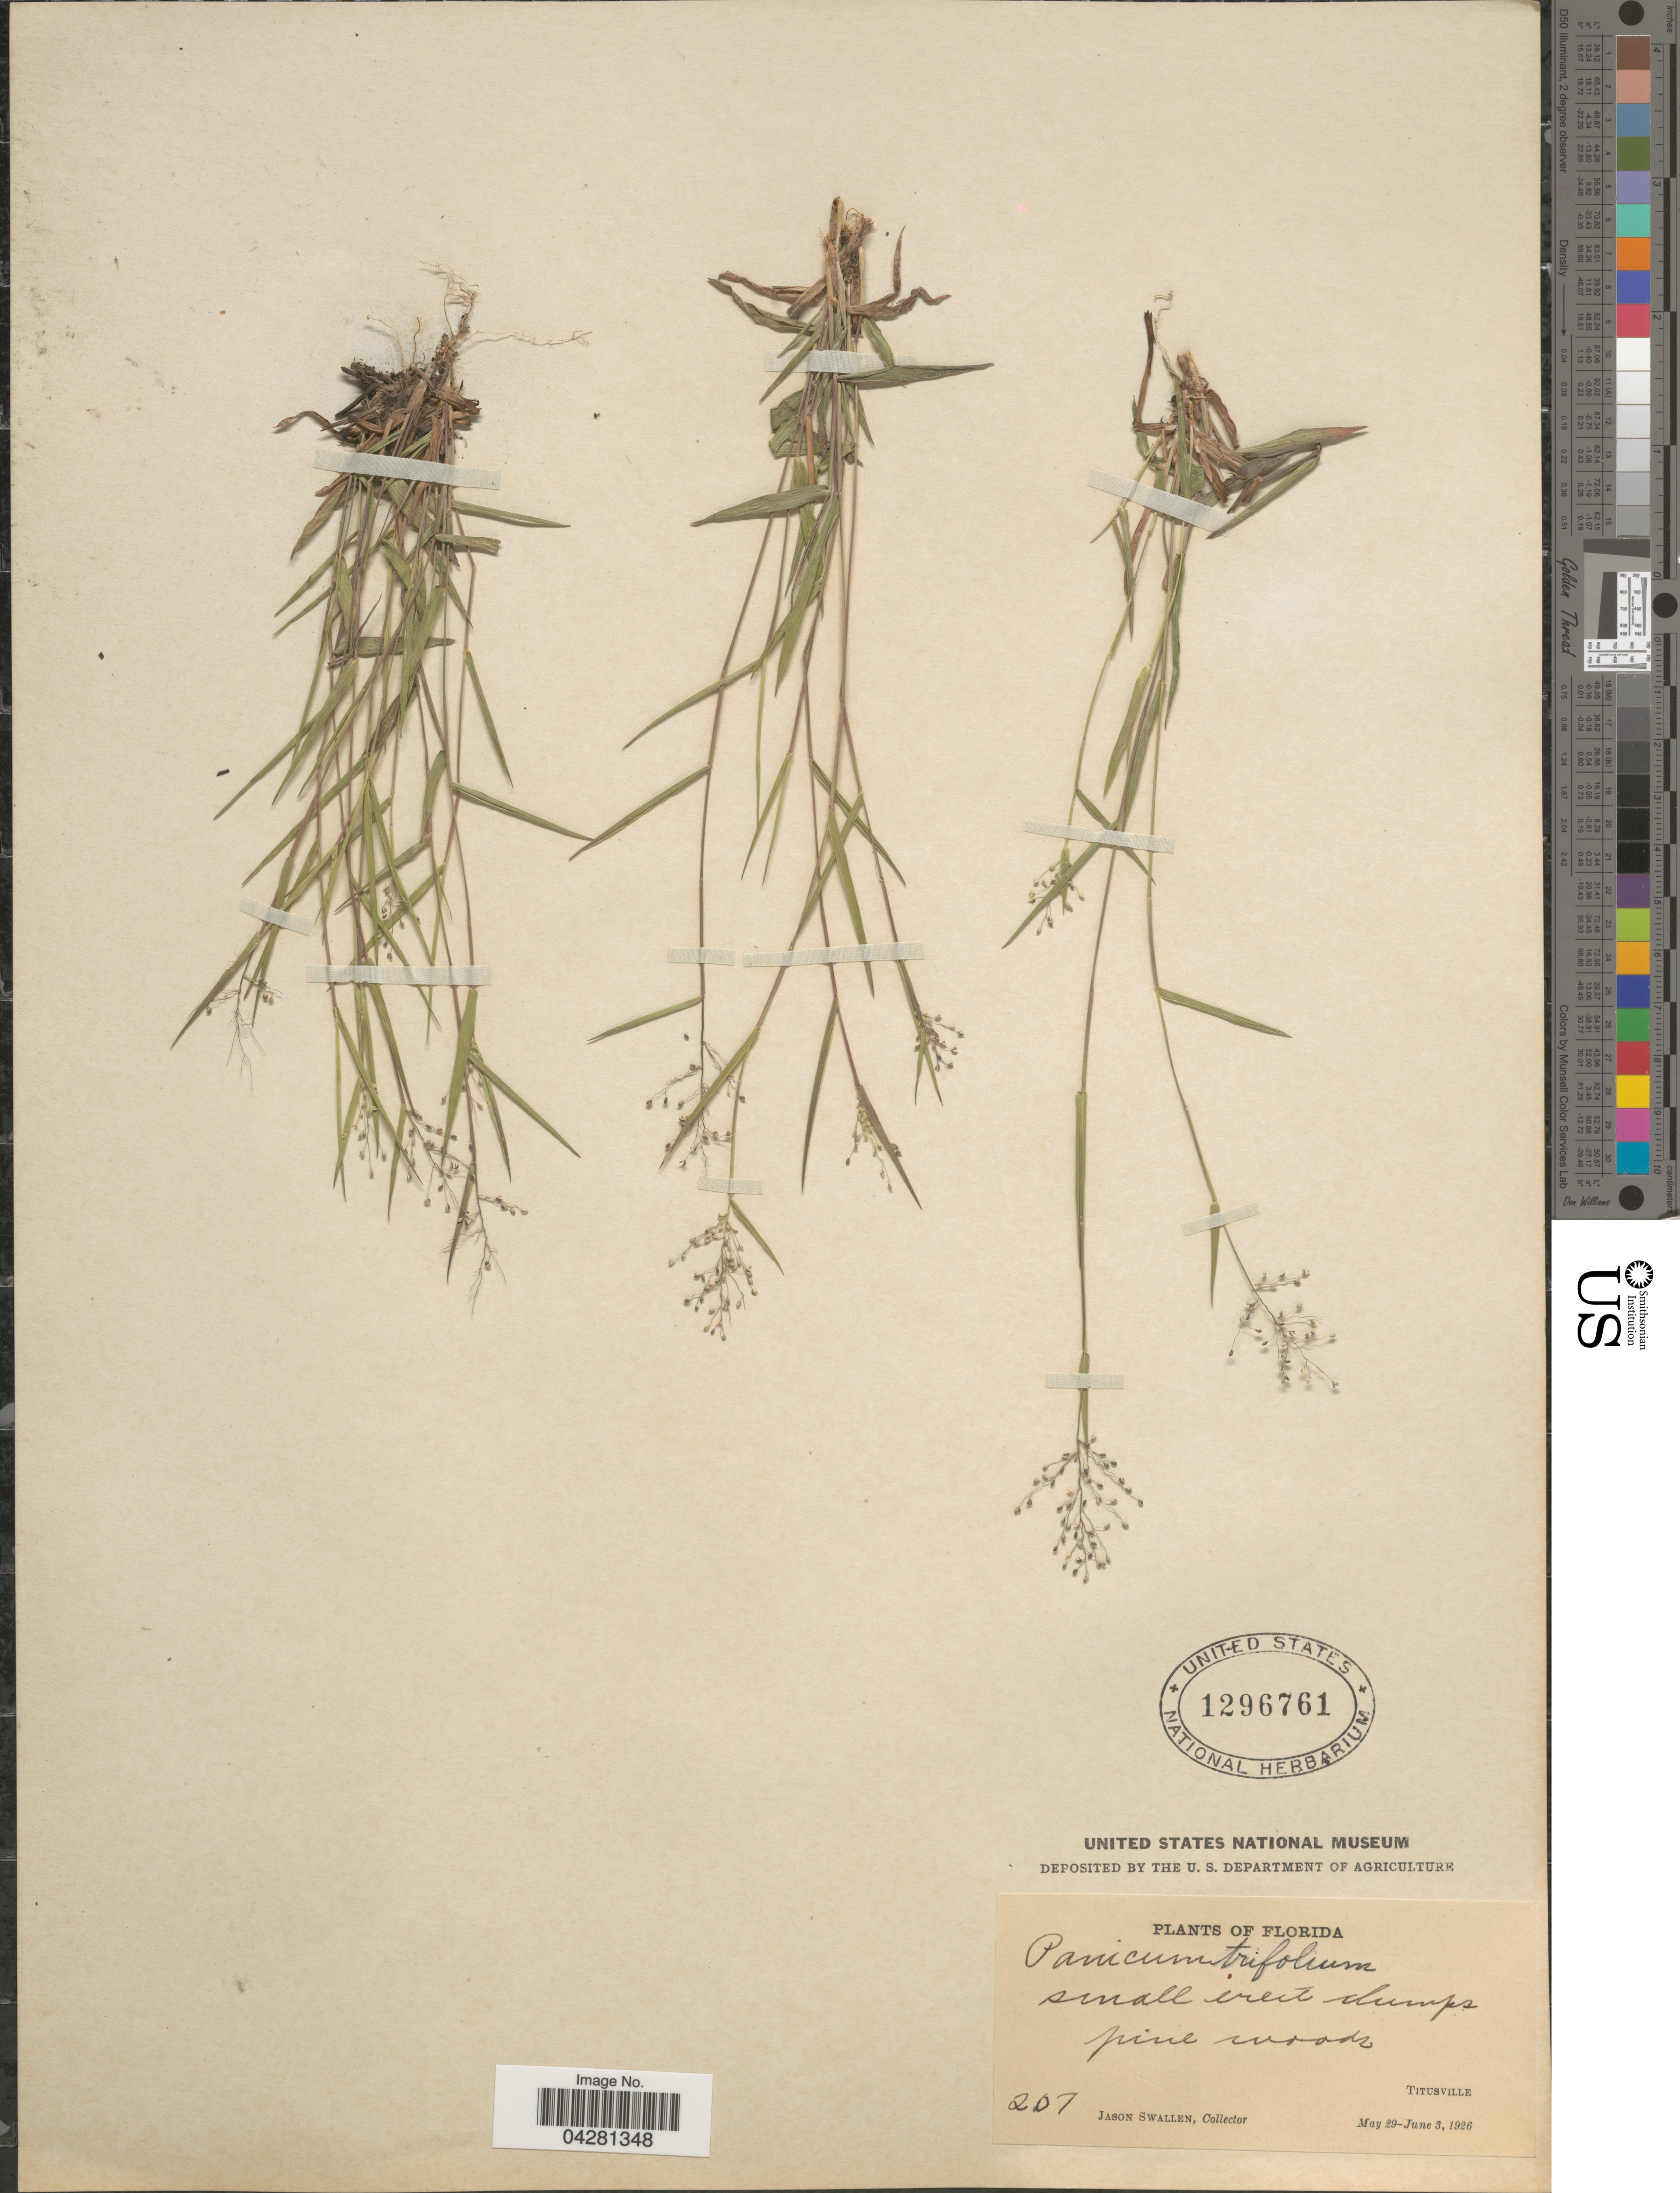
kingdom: Plantae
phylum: Tracheophyta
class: Liliopsida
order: Poales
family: Poaceae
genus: Dichanthelium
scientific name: Dichanthelium dichotomum var. unciphyllum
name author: (Trin.) Davidse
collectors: J. R. Swallen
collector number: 207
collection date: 1926-05-29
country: United States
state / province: Florida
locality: Titusville.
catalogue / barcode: US 1296761